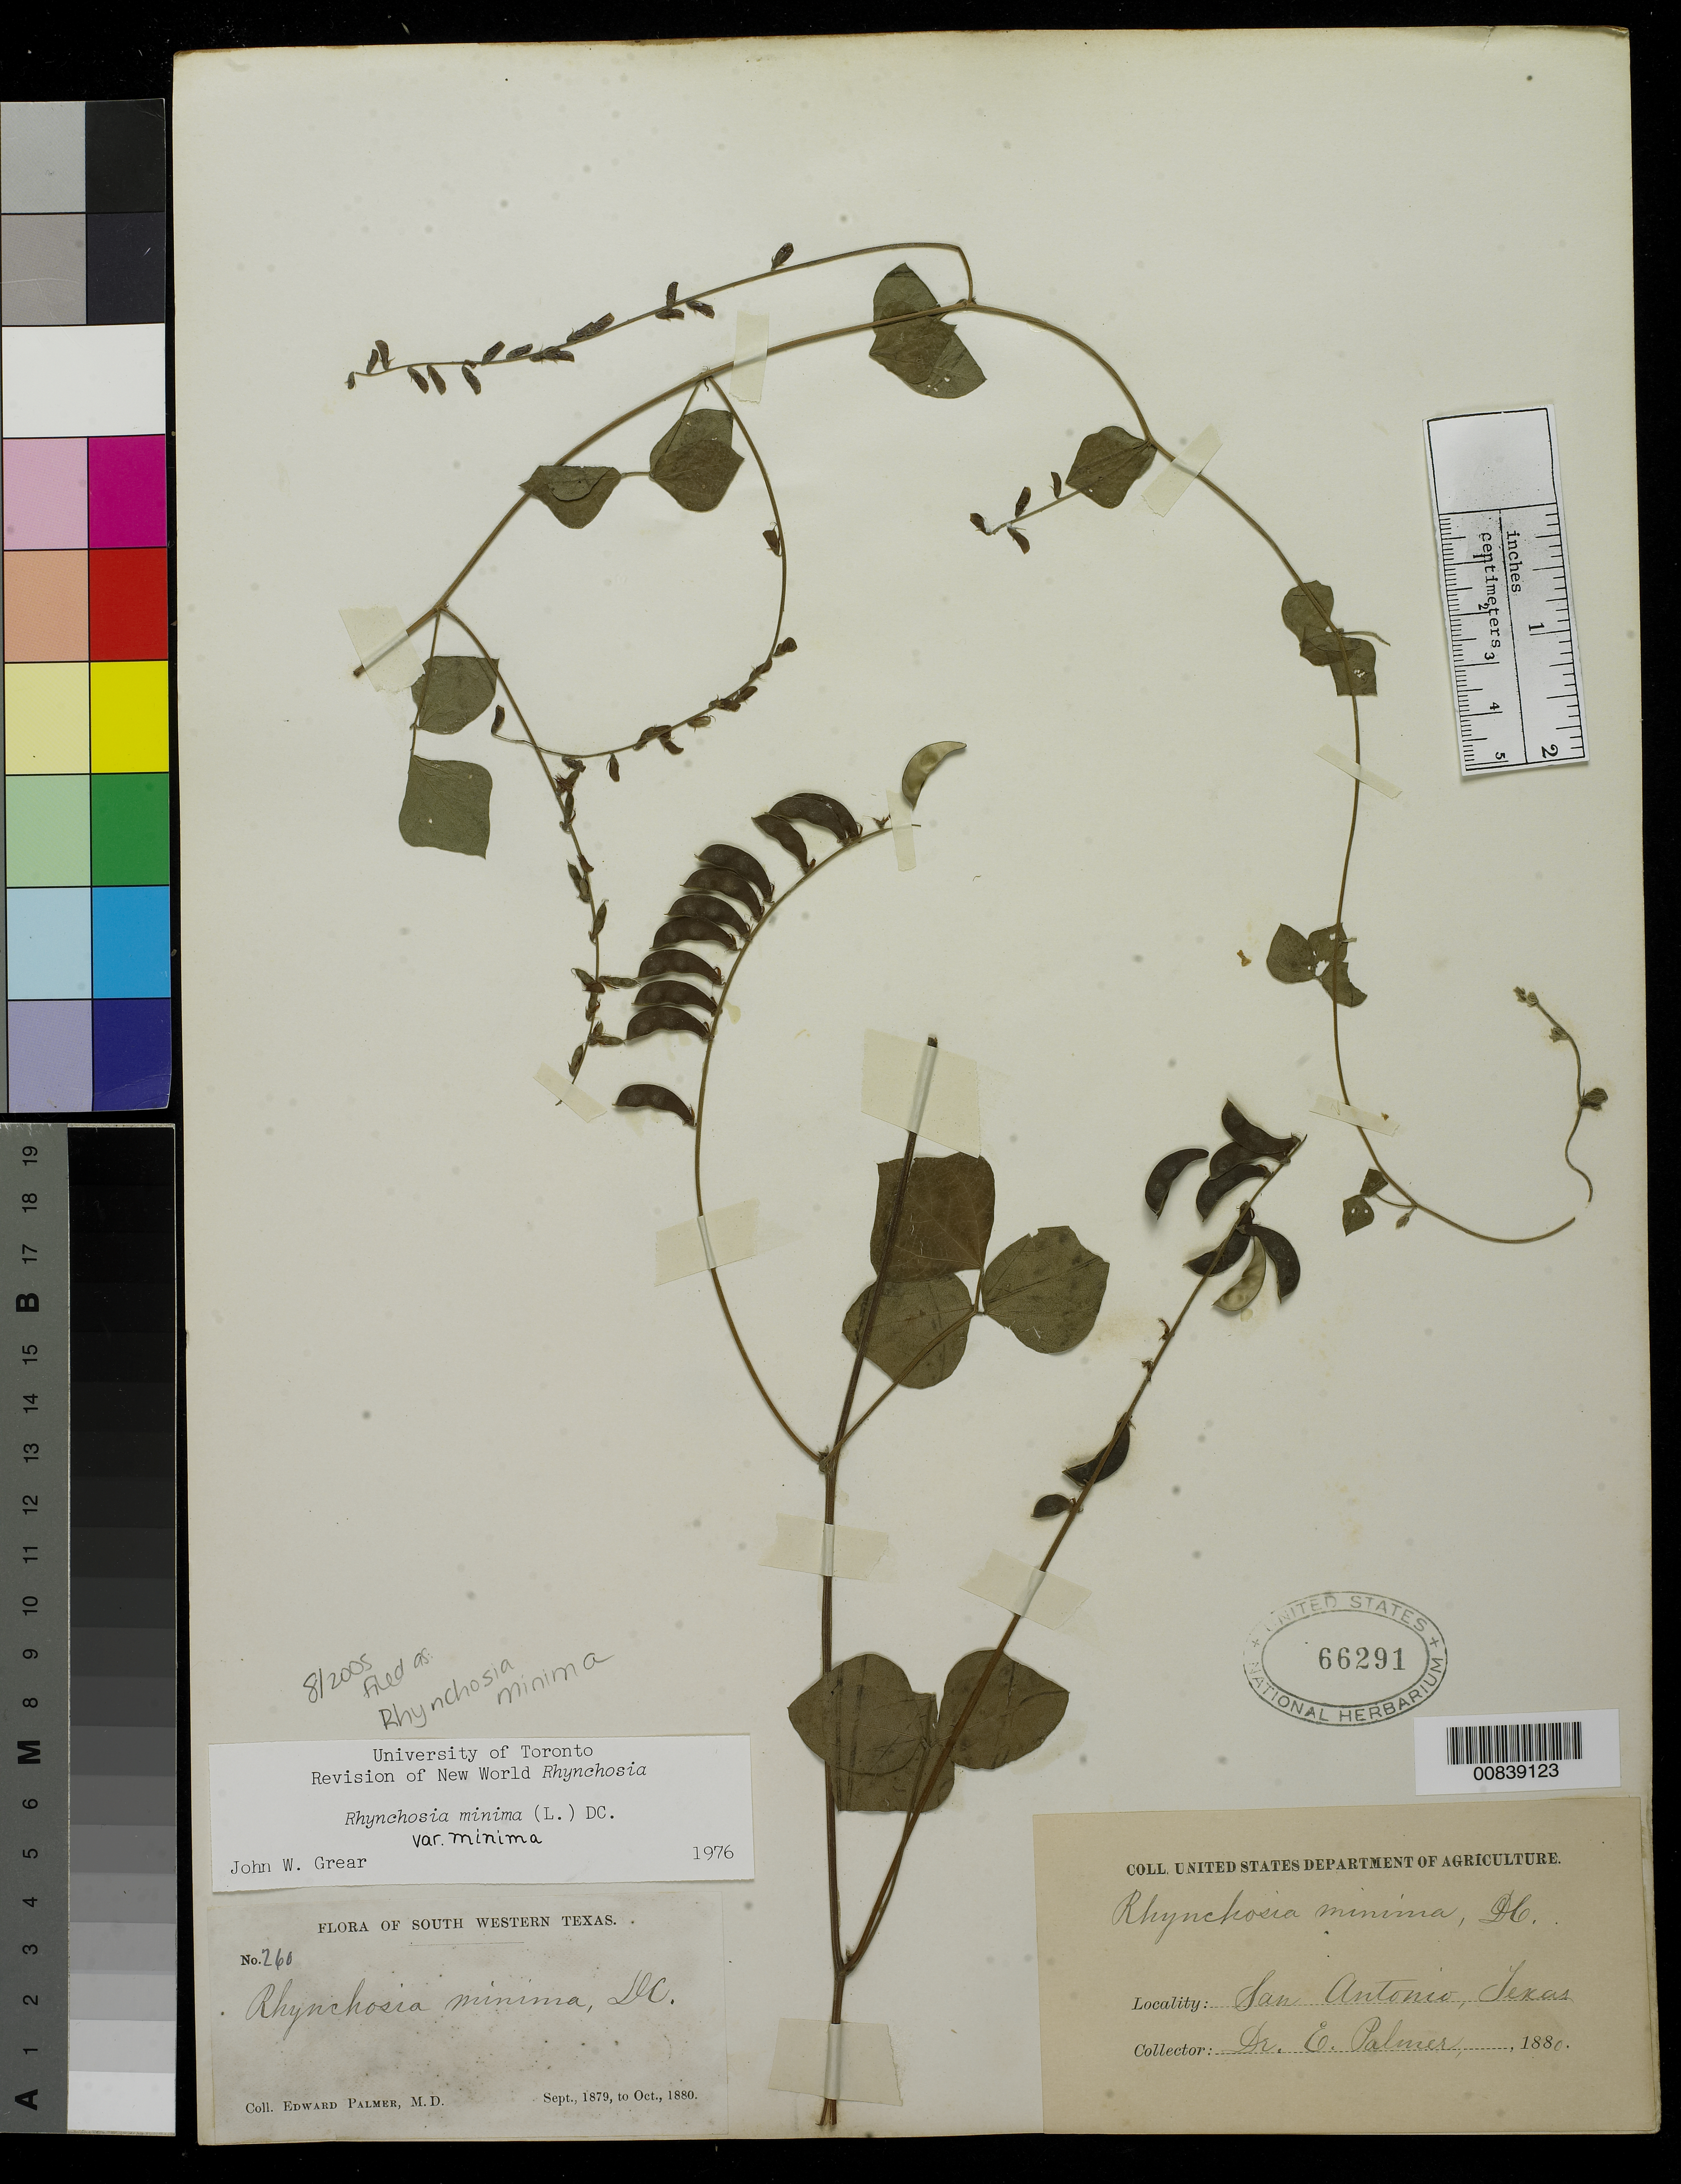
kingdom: Plantae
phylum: Tracheophyta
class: Magnoliopsida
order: Fabales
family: Fabaceae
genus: Rhynchosia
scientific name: Rhynchosia minima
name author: (L.) DC.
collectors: E. Palmer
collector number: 260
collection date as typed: Sep 1879 to -- Oct 1880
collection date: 1879-09/1880-10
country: United States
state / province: Texas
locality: San Antonio. South Western Texas.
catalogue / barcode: US 66291